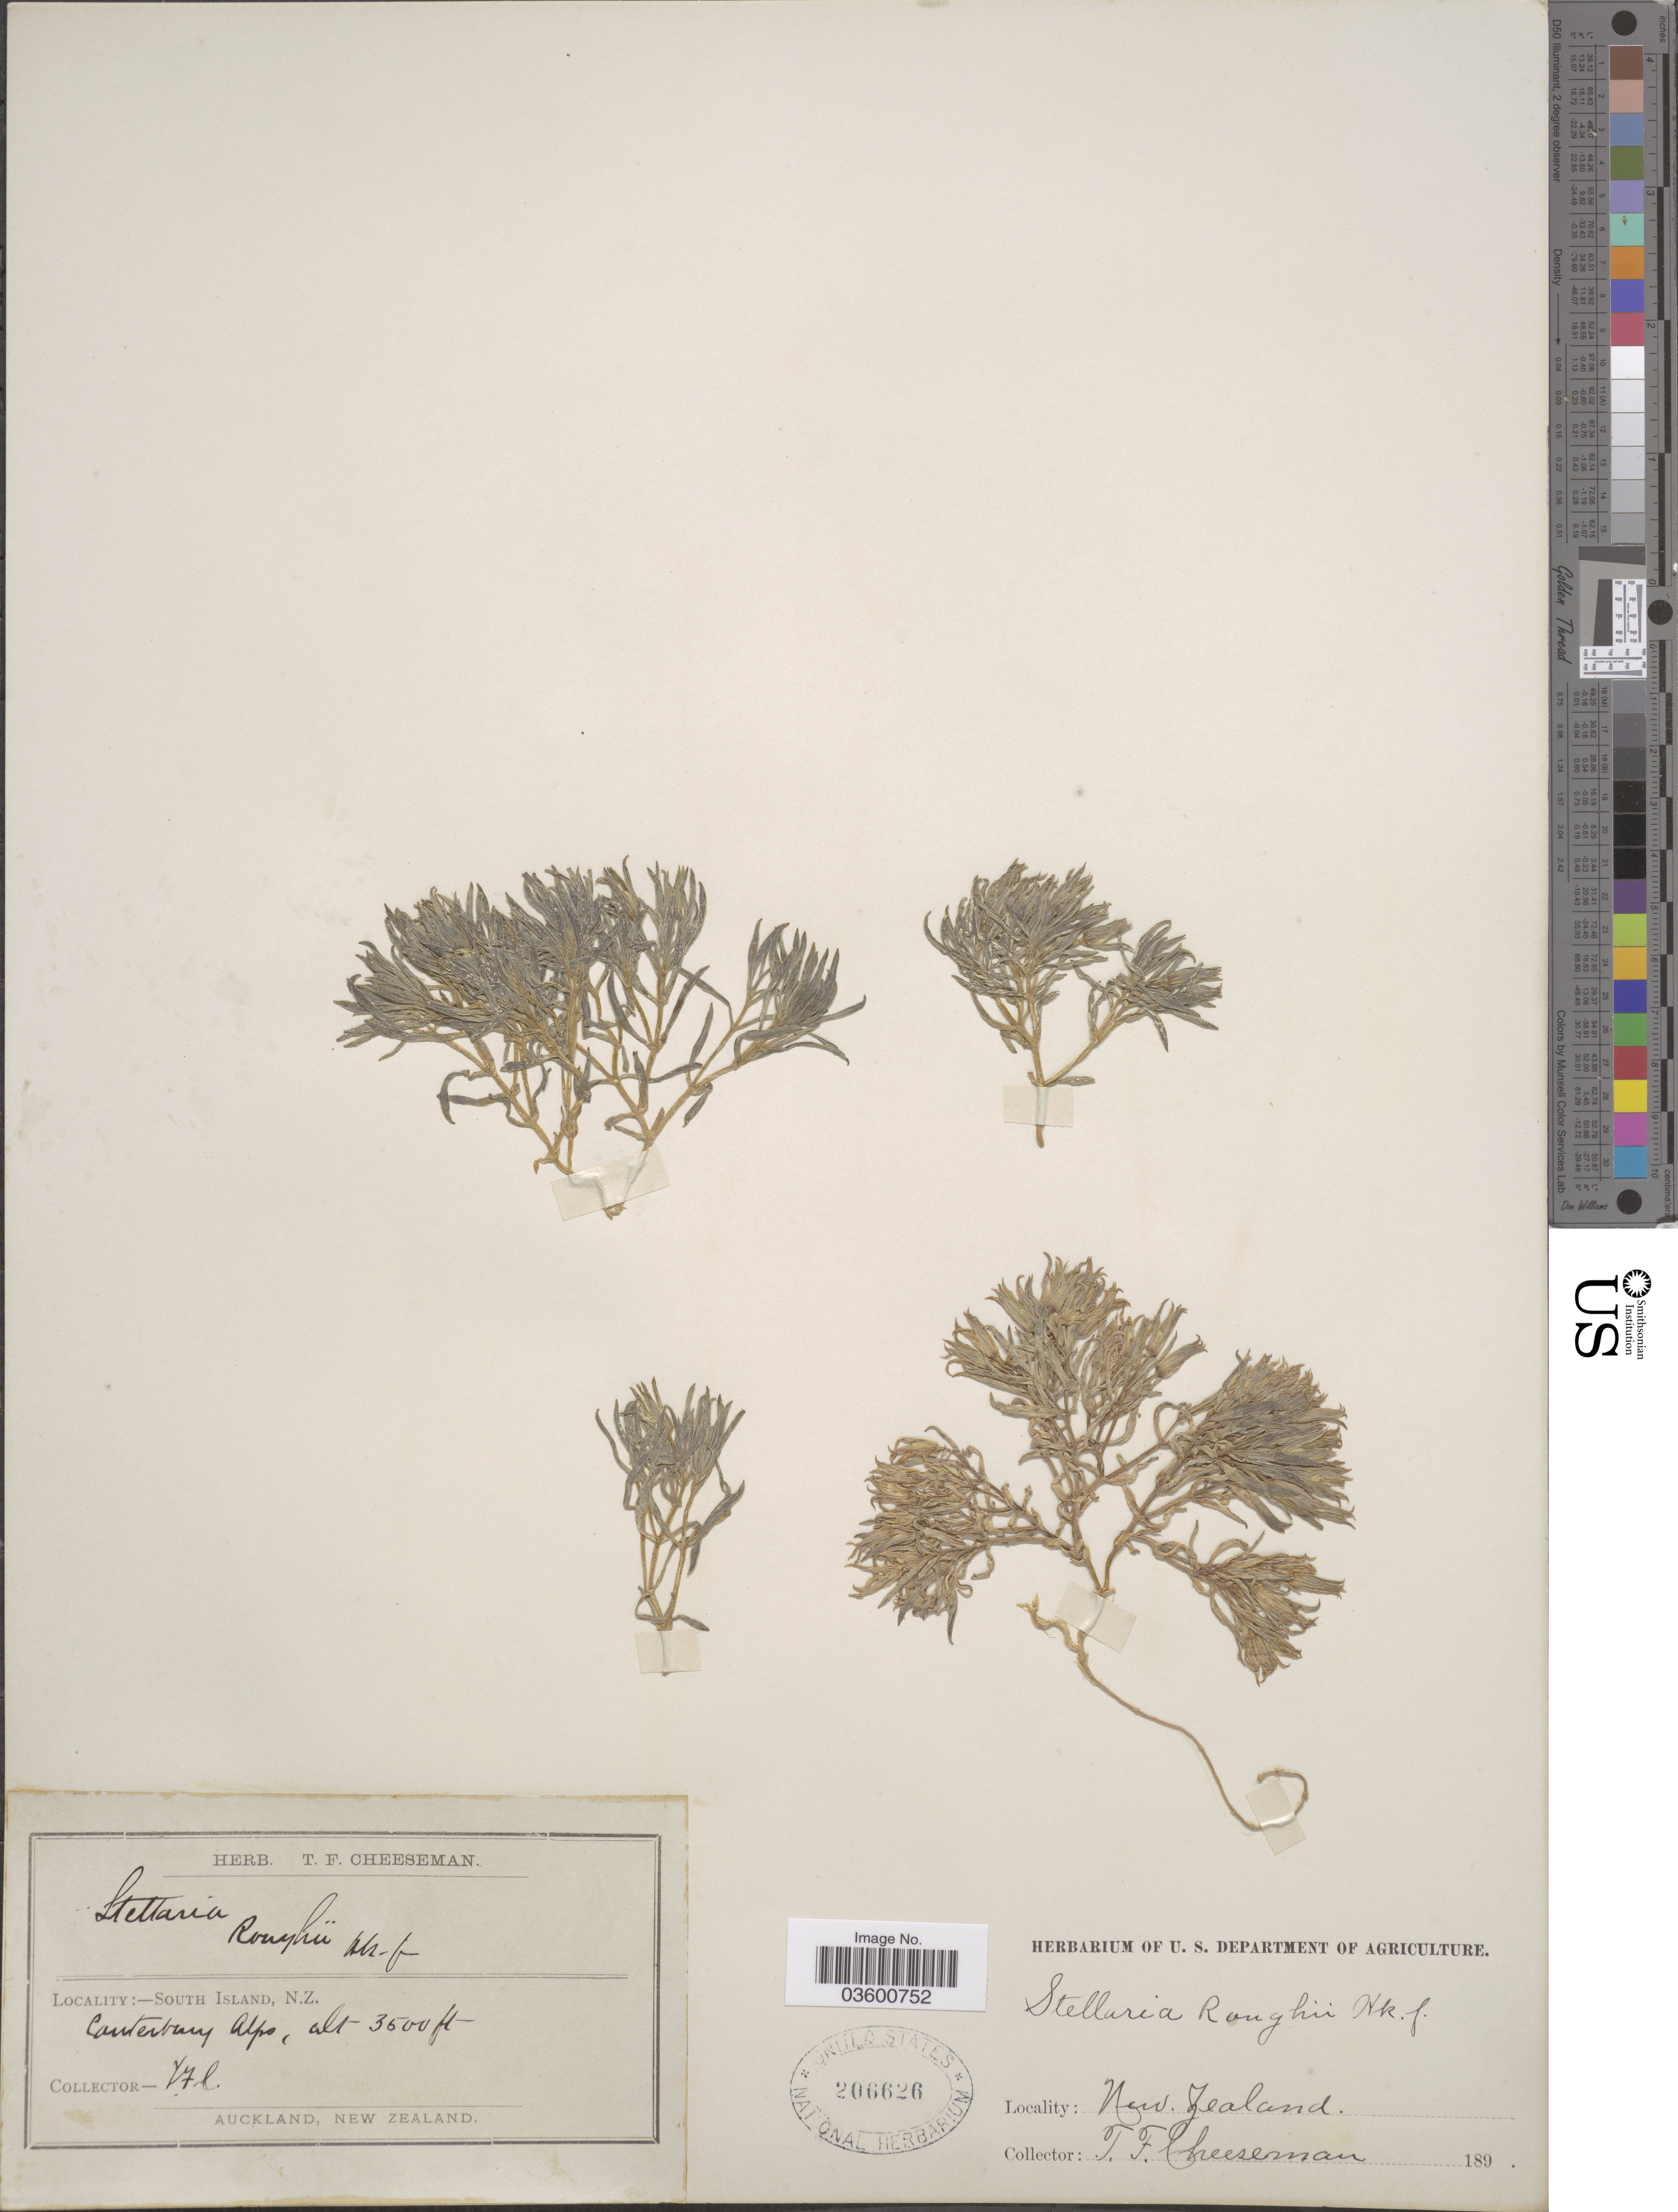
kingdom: Plantae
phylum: Tracheophyta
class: Magnoliopsida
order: Caryophyllales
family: Caryophyllaceae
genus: Stellaria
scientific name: Stellaria roughii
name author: Hook. f.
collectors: T. F. Cheeseman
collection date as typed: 189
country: New Zealand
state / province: Canterbury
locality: South Island. Canterbury Alps.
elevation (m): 1067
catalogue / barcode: US 206626